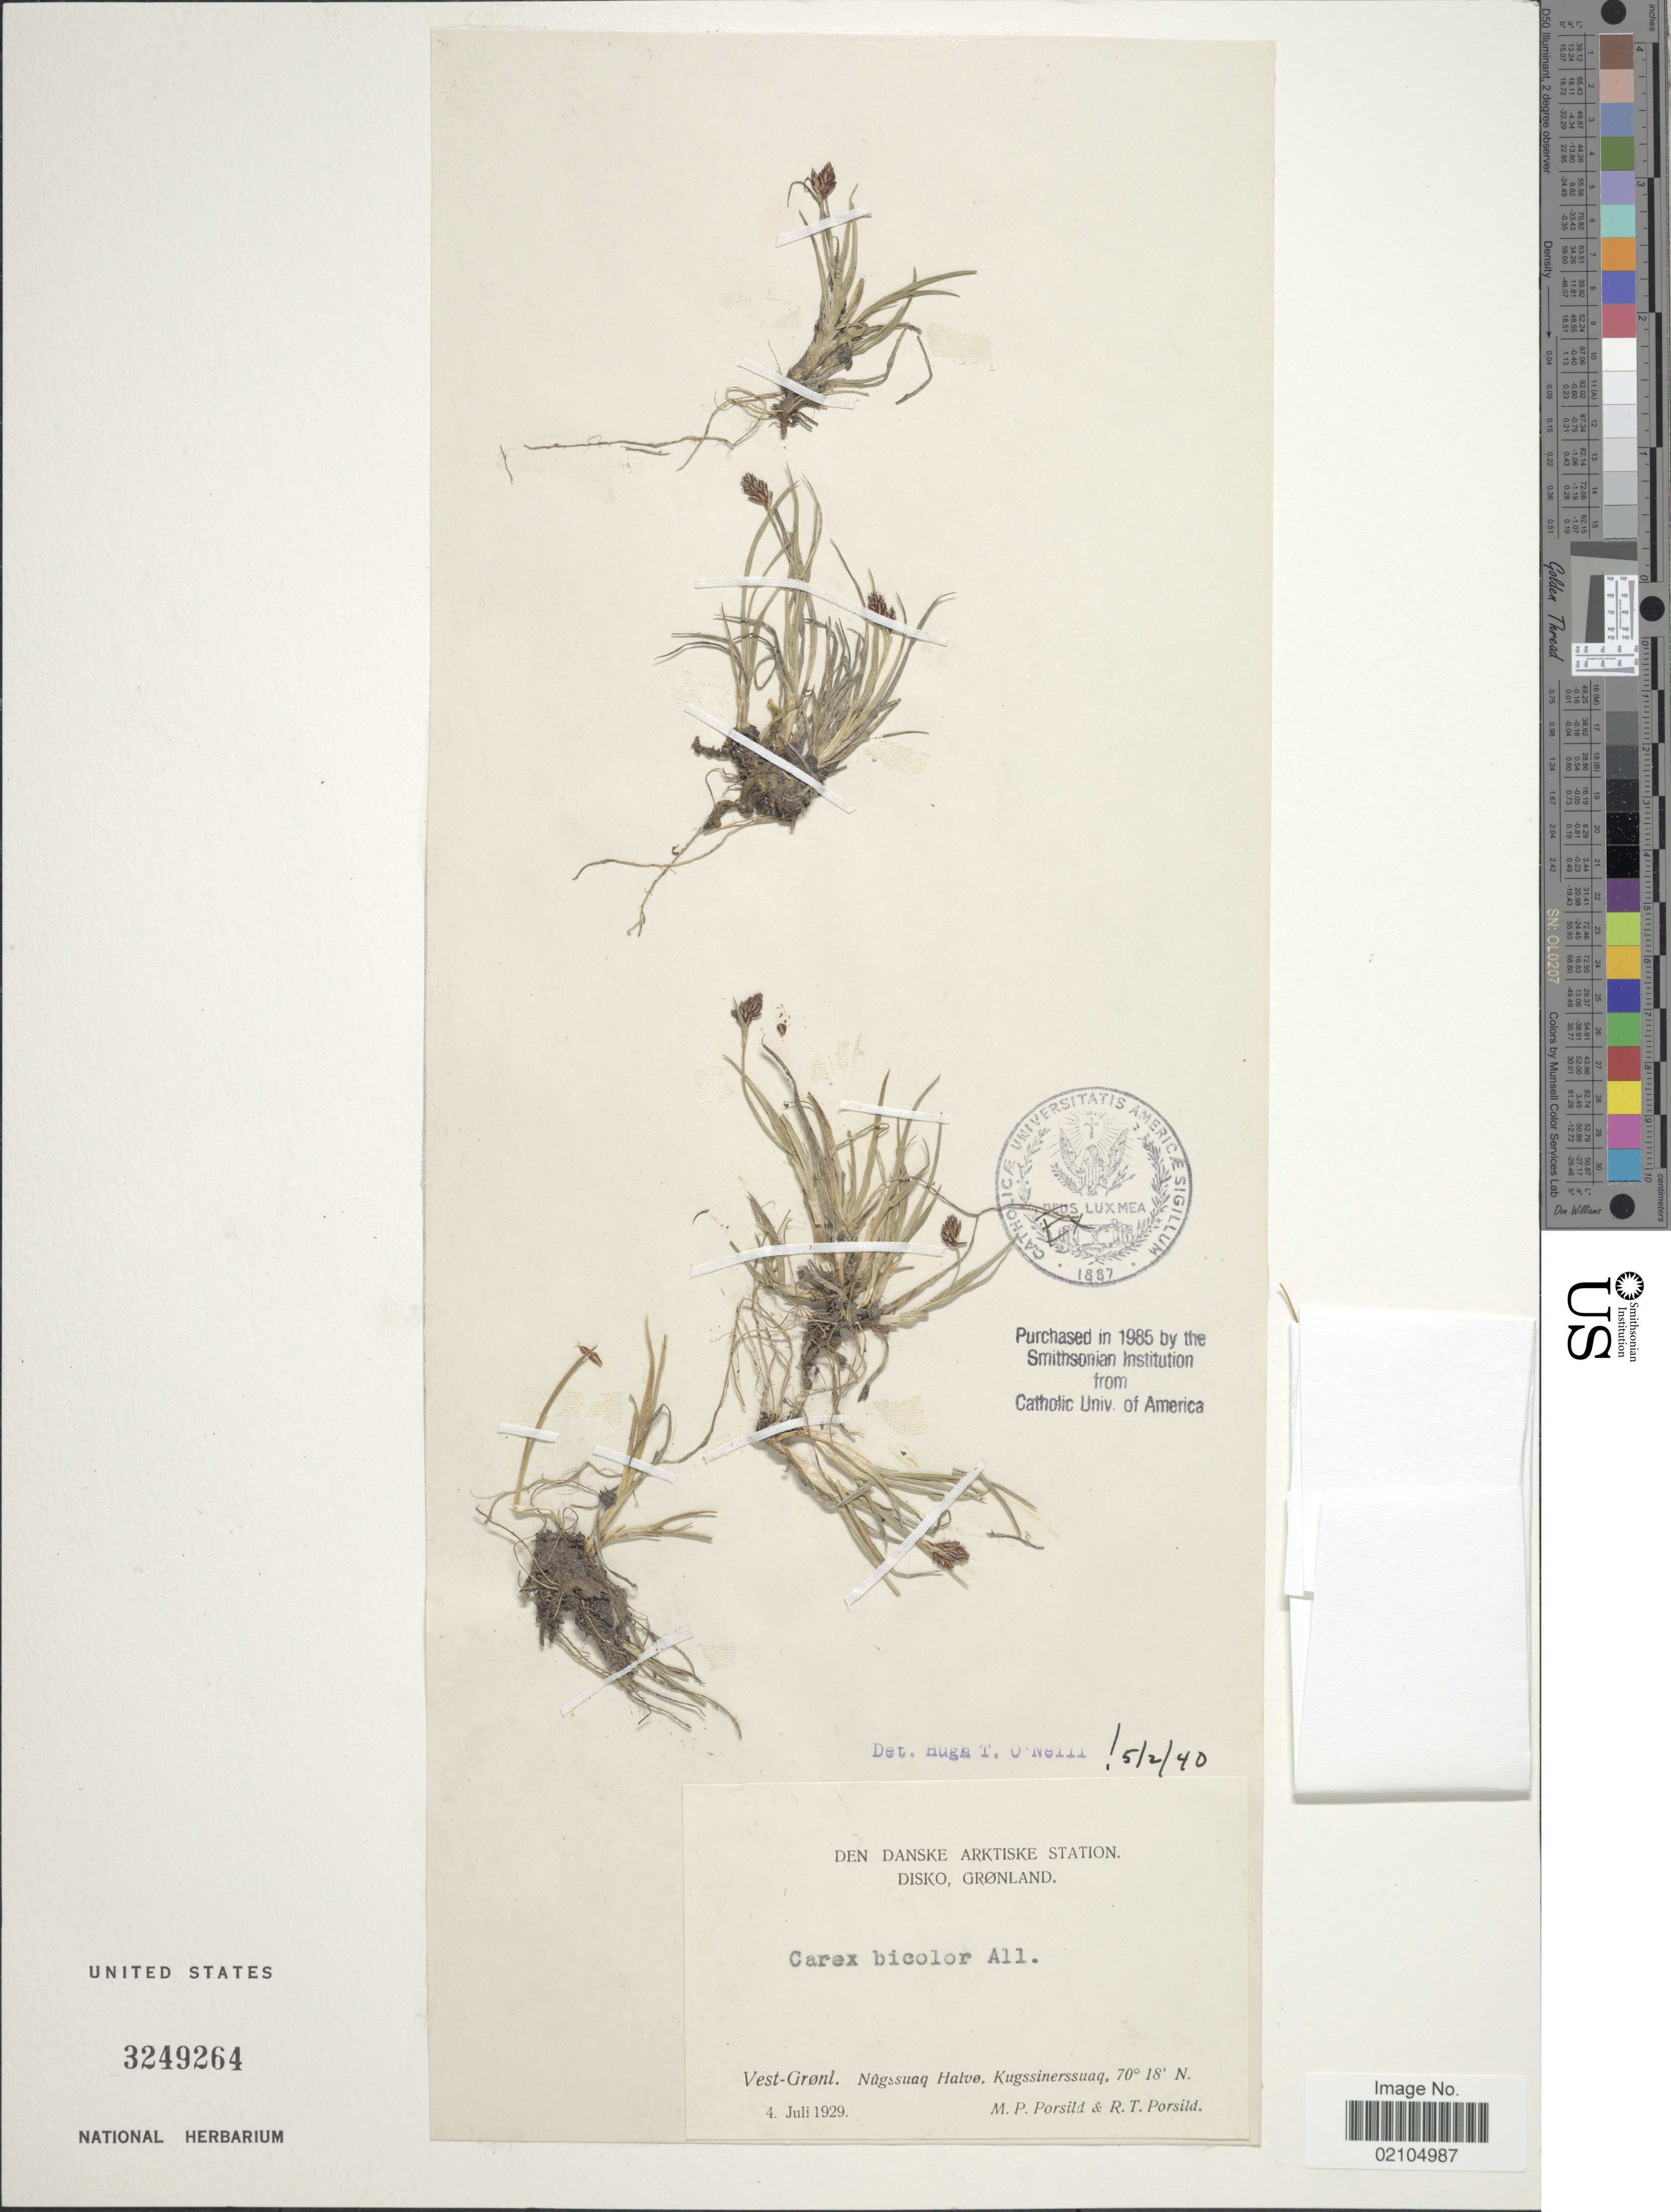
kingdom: Plantae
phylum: Tracheophyta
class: Liliopsida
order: Poales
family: Cyperaceae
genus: Carex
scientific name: Carex bicolor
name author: Bellardi ex All.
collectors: M. P. Porsild & R. T. Porsild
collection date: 1929-07-04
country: Greenland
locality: Den Danske Arktiske Station. Disko, Gronland. Vest-Gronl. Nugssuaq Halvo, Kugssinerssuaq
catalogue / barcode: US 3249264